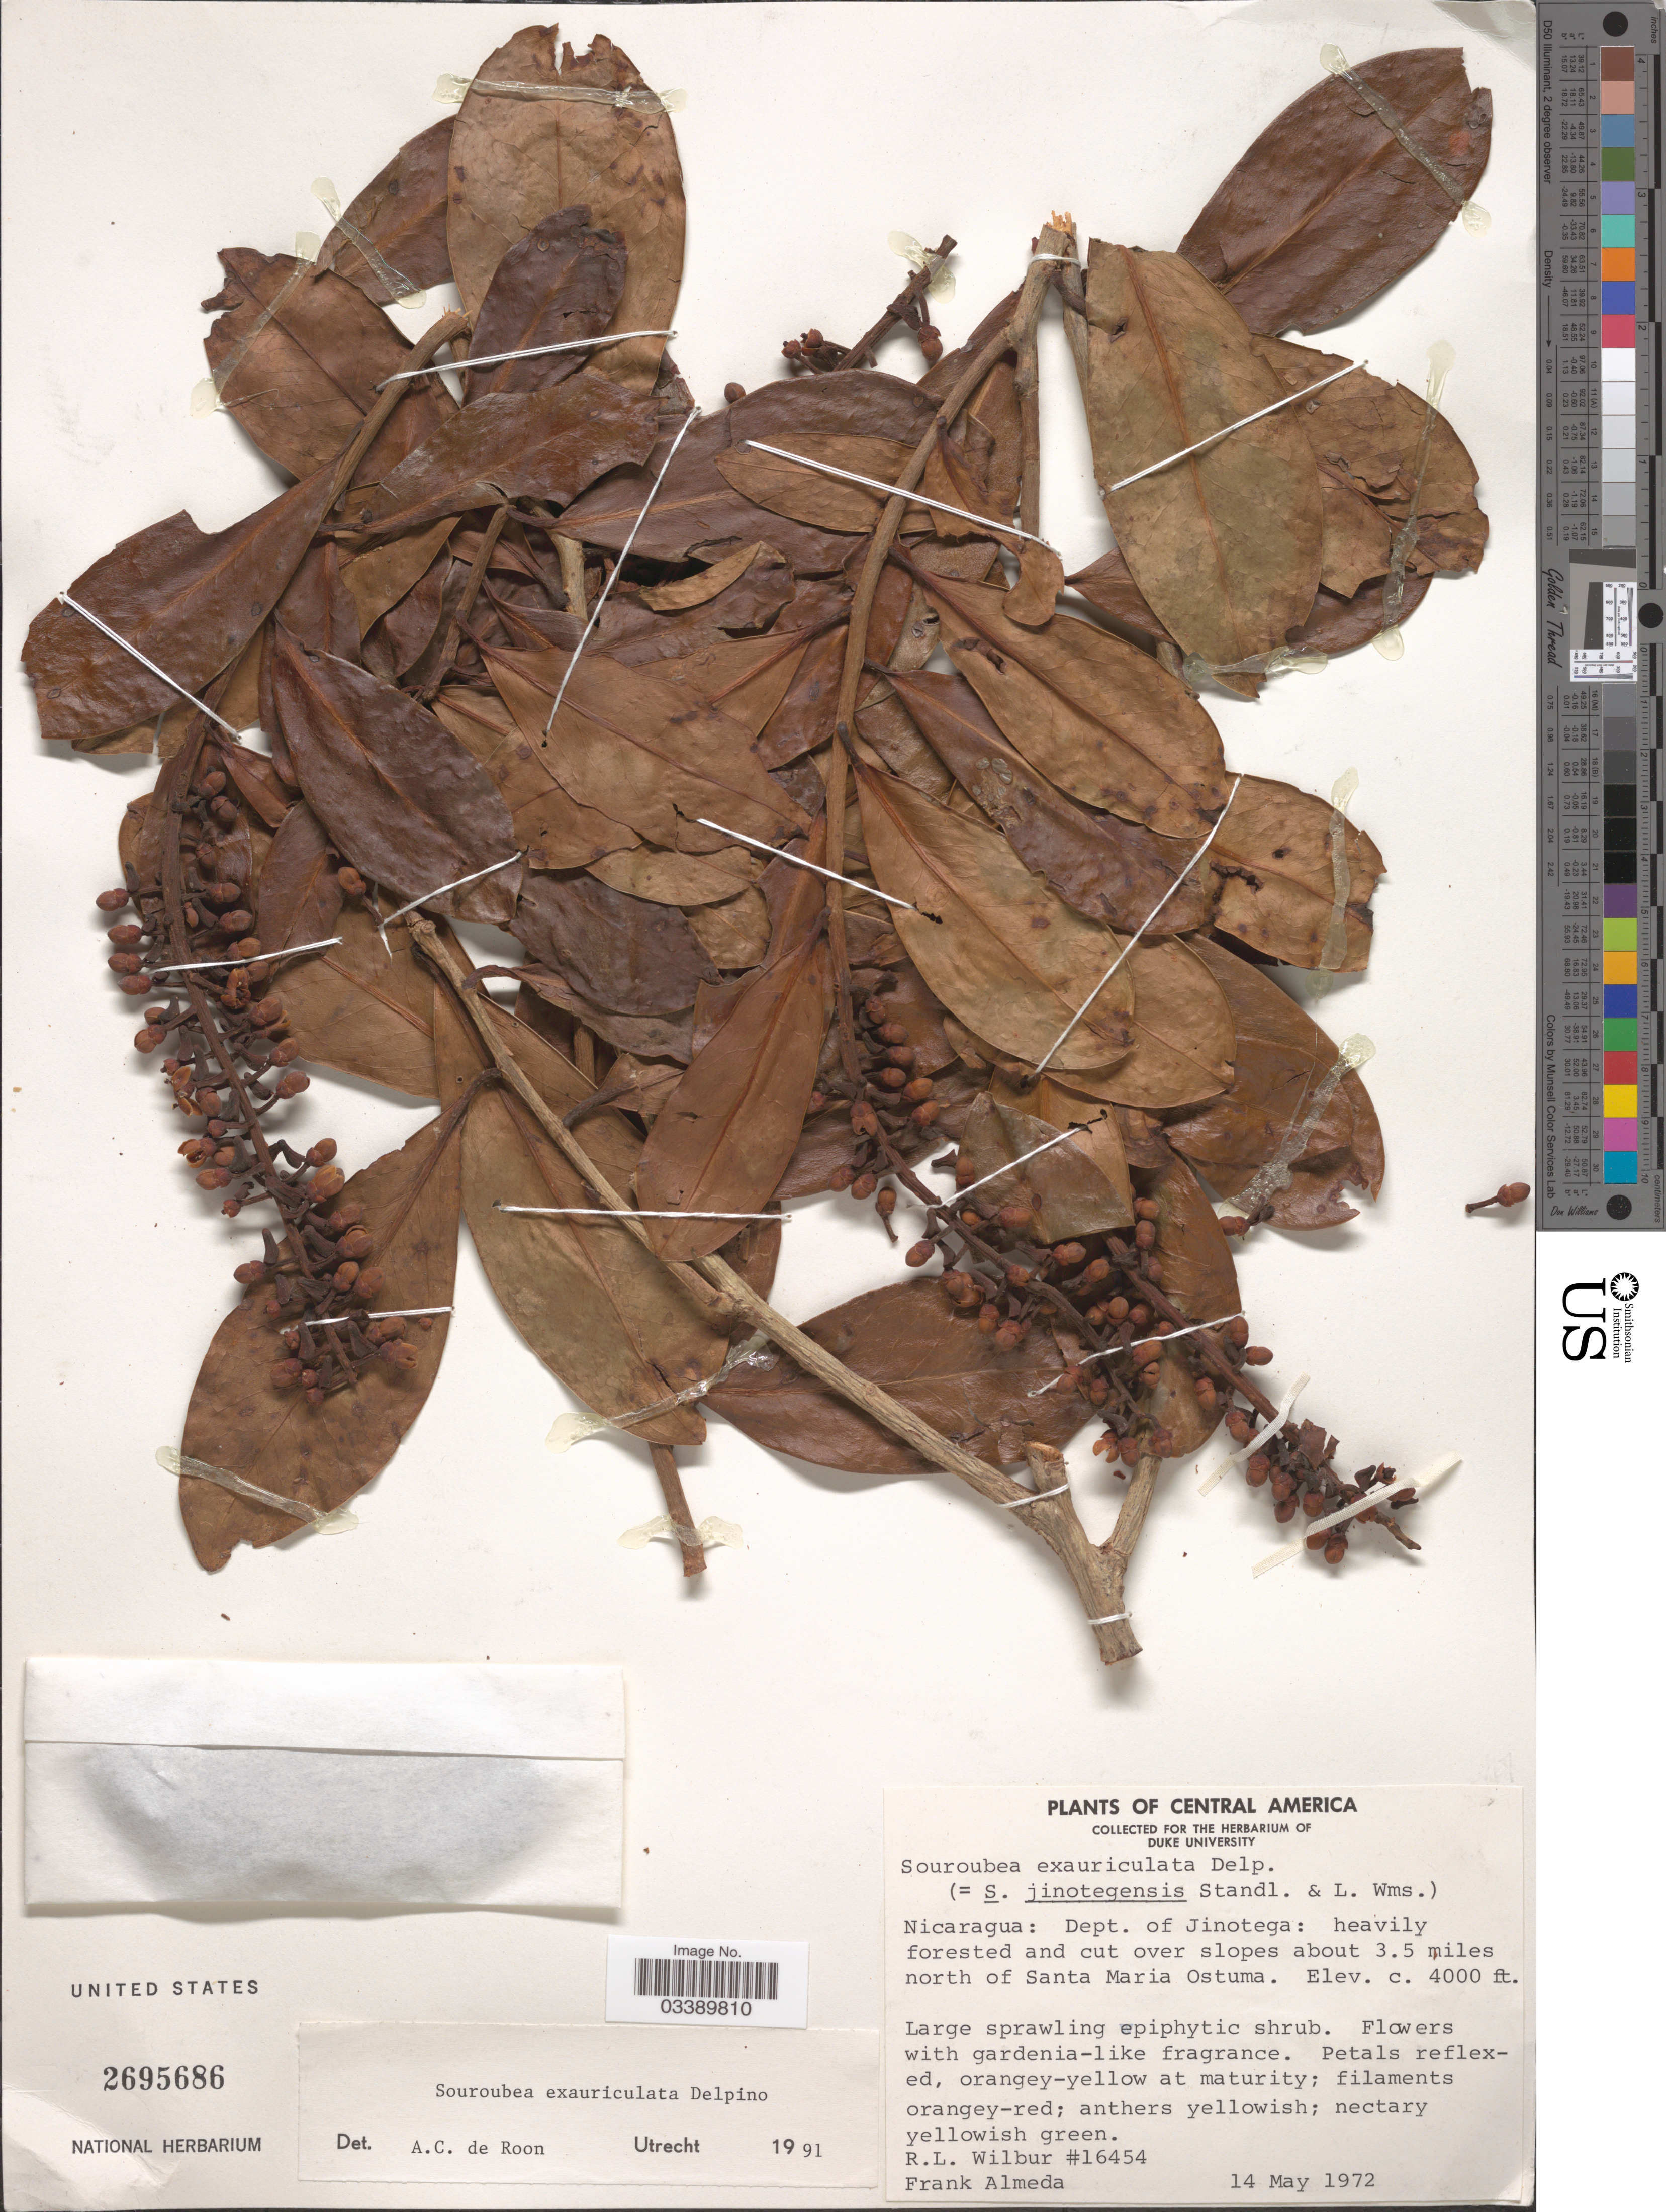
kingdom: Plantae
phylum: Tracheophyta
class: Magnoliopsida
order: Ericales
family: Marcgraviaceae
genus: Souroubea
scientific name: Souroubea exauriculata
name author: Delpino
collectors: R. L. Wilbur & F. Almeda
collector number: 16454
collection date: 1972-05-14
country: Nicaragua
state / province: Jinotega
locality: Dept. of Jinotega: heavily forested and cut over slopes about 3.5 miles north of Santa Maria Ostuma.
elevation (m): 1219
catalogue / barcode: US 2695686